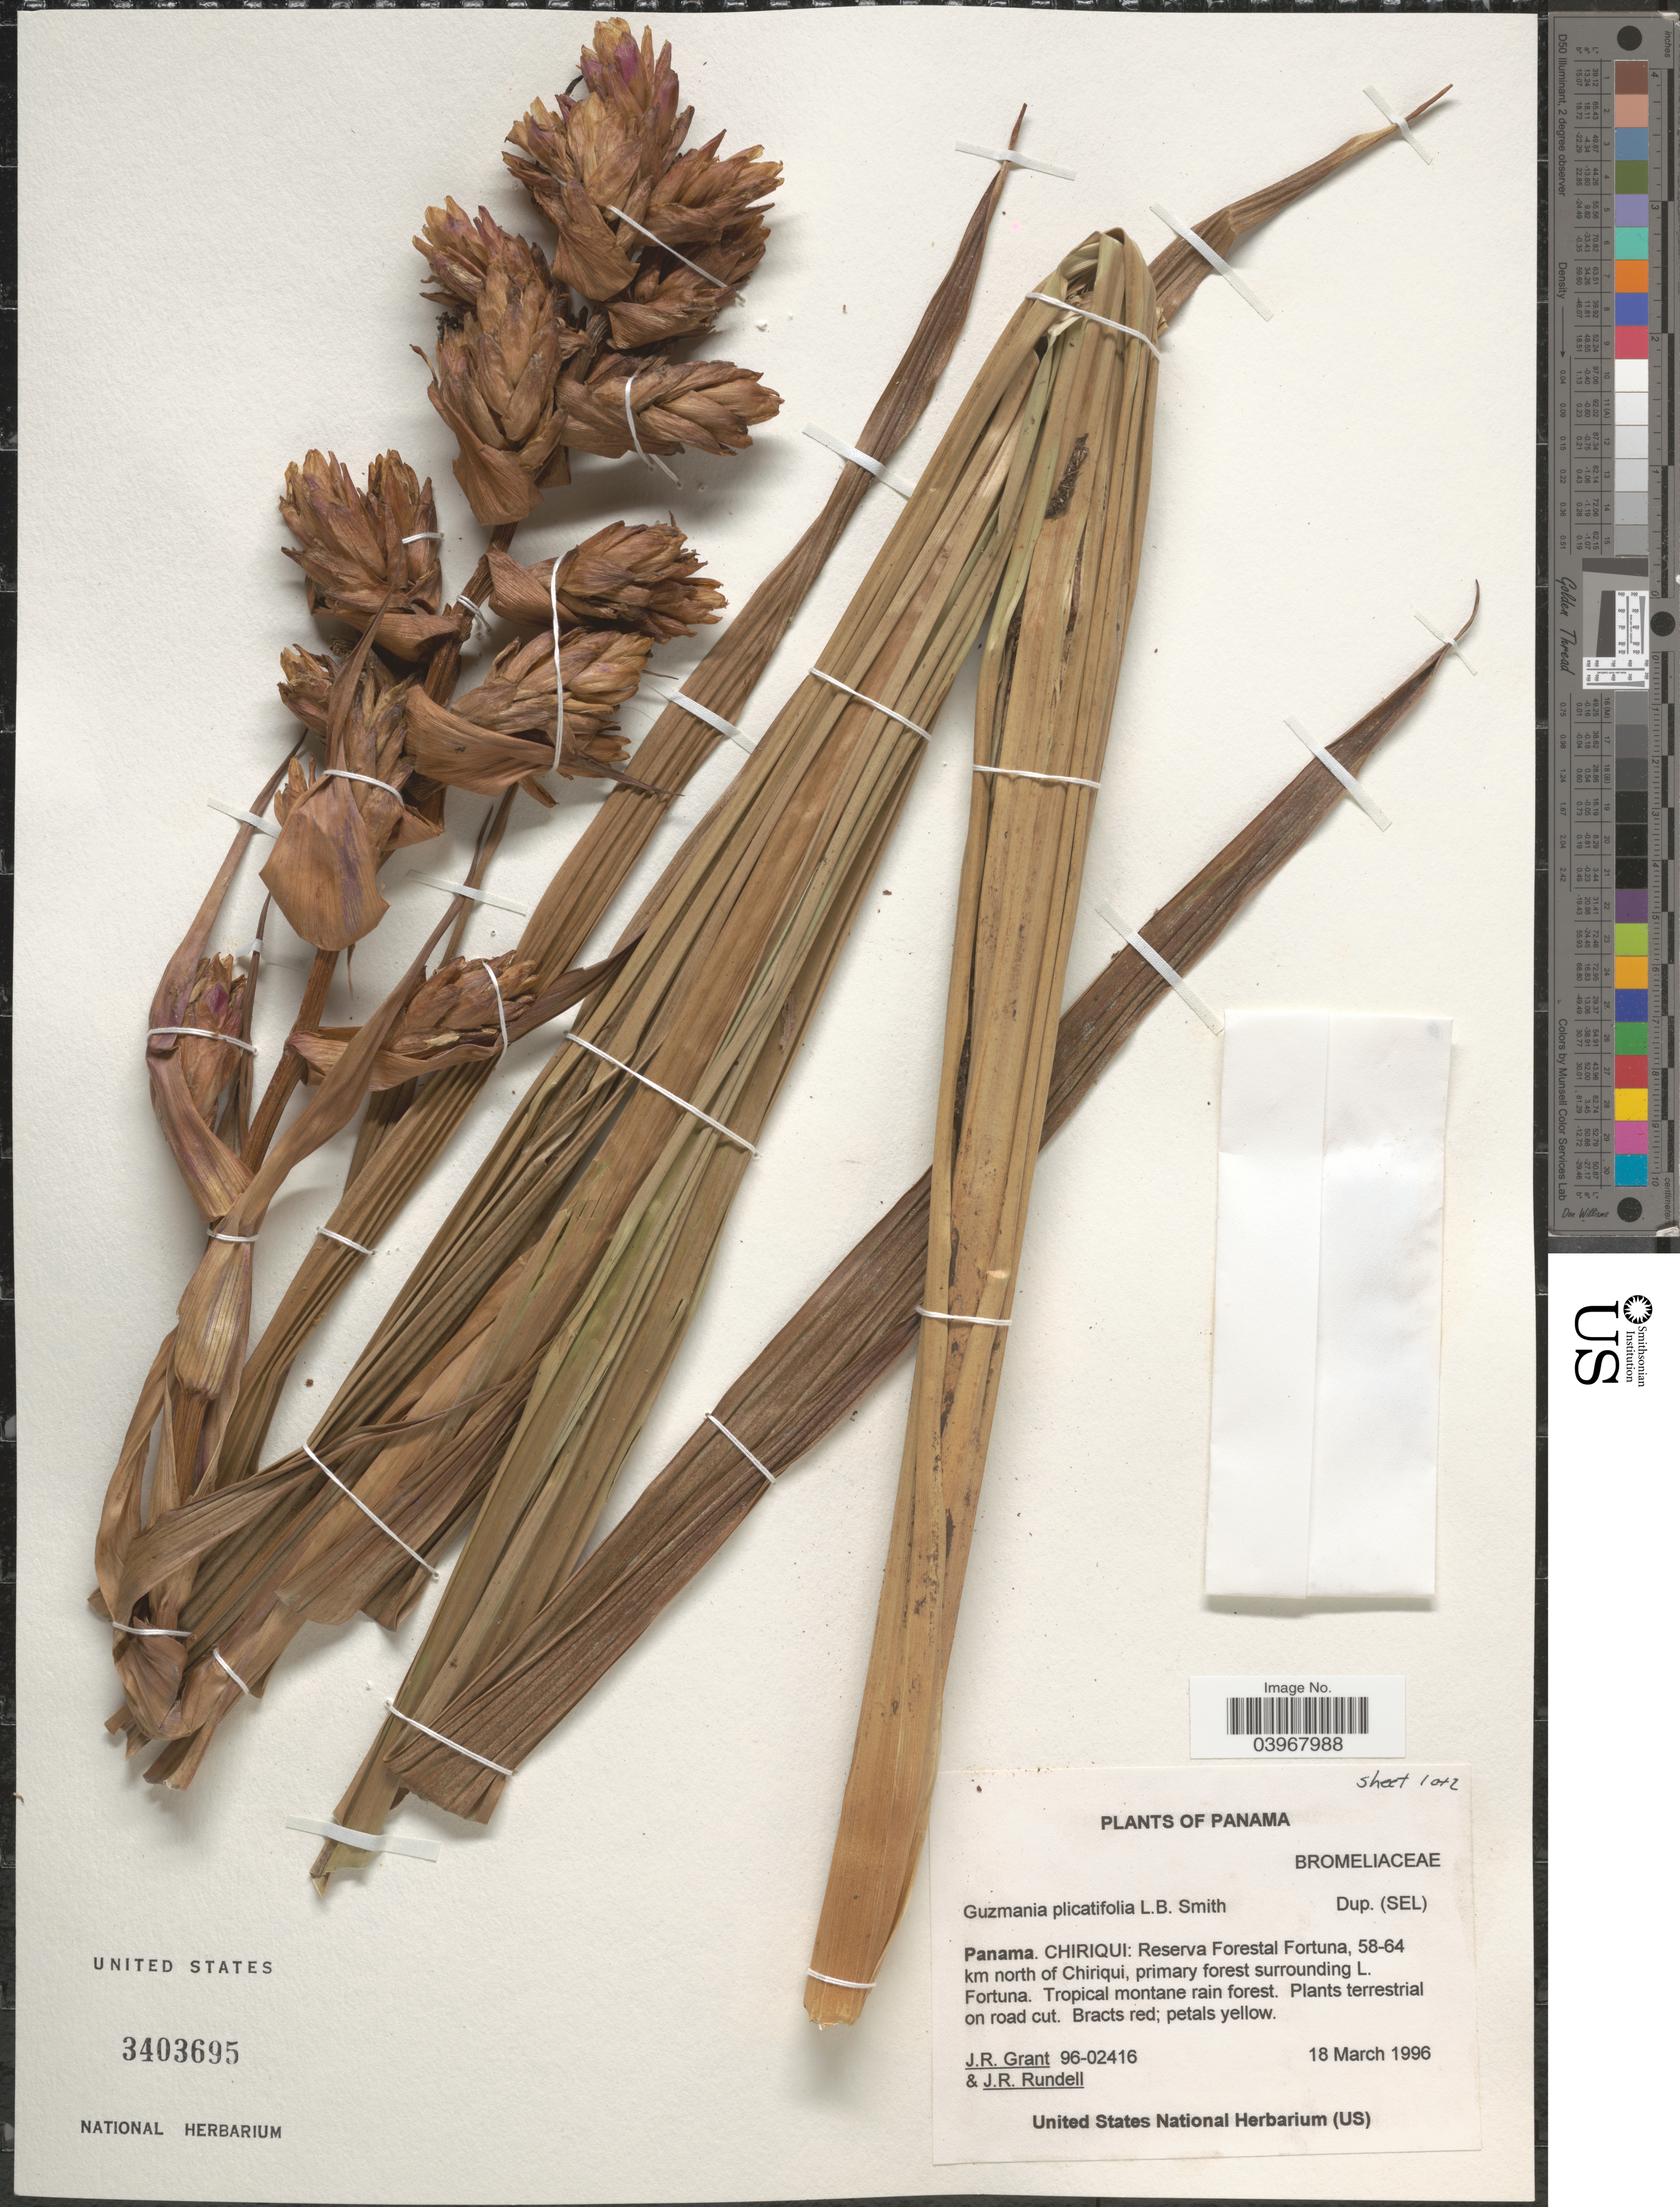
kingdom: Plantae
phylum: Tracheophyta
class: Liliopsida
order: Poales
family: Bromeliaceae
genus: Guzmania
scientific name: Guzmania plicatifolia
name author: L.B. Sm.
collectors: J. R. Grant & J. R. Rundell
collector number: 96-02416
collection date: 1996-03-18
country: Panama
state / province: Chiriqui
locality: Reserva Forestal Fortuna, 58-64 km north of Chiriqui, primary forest surrounding L. Fortuna.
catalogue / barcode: US 3403695